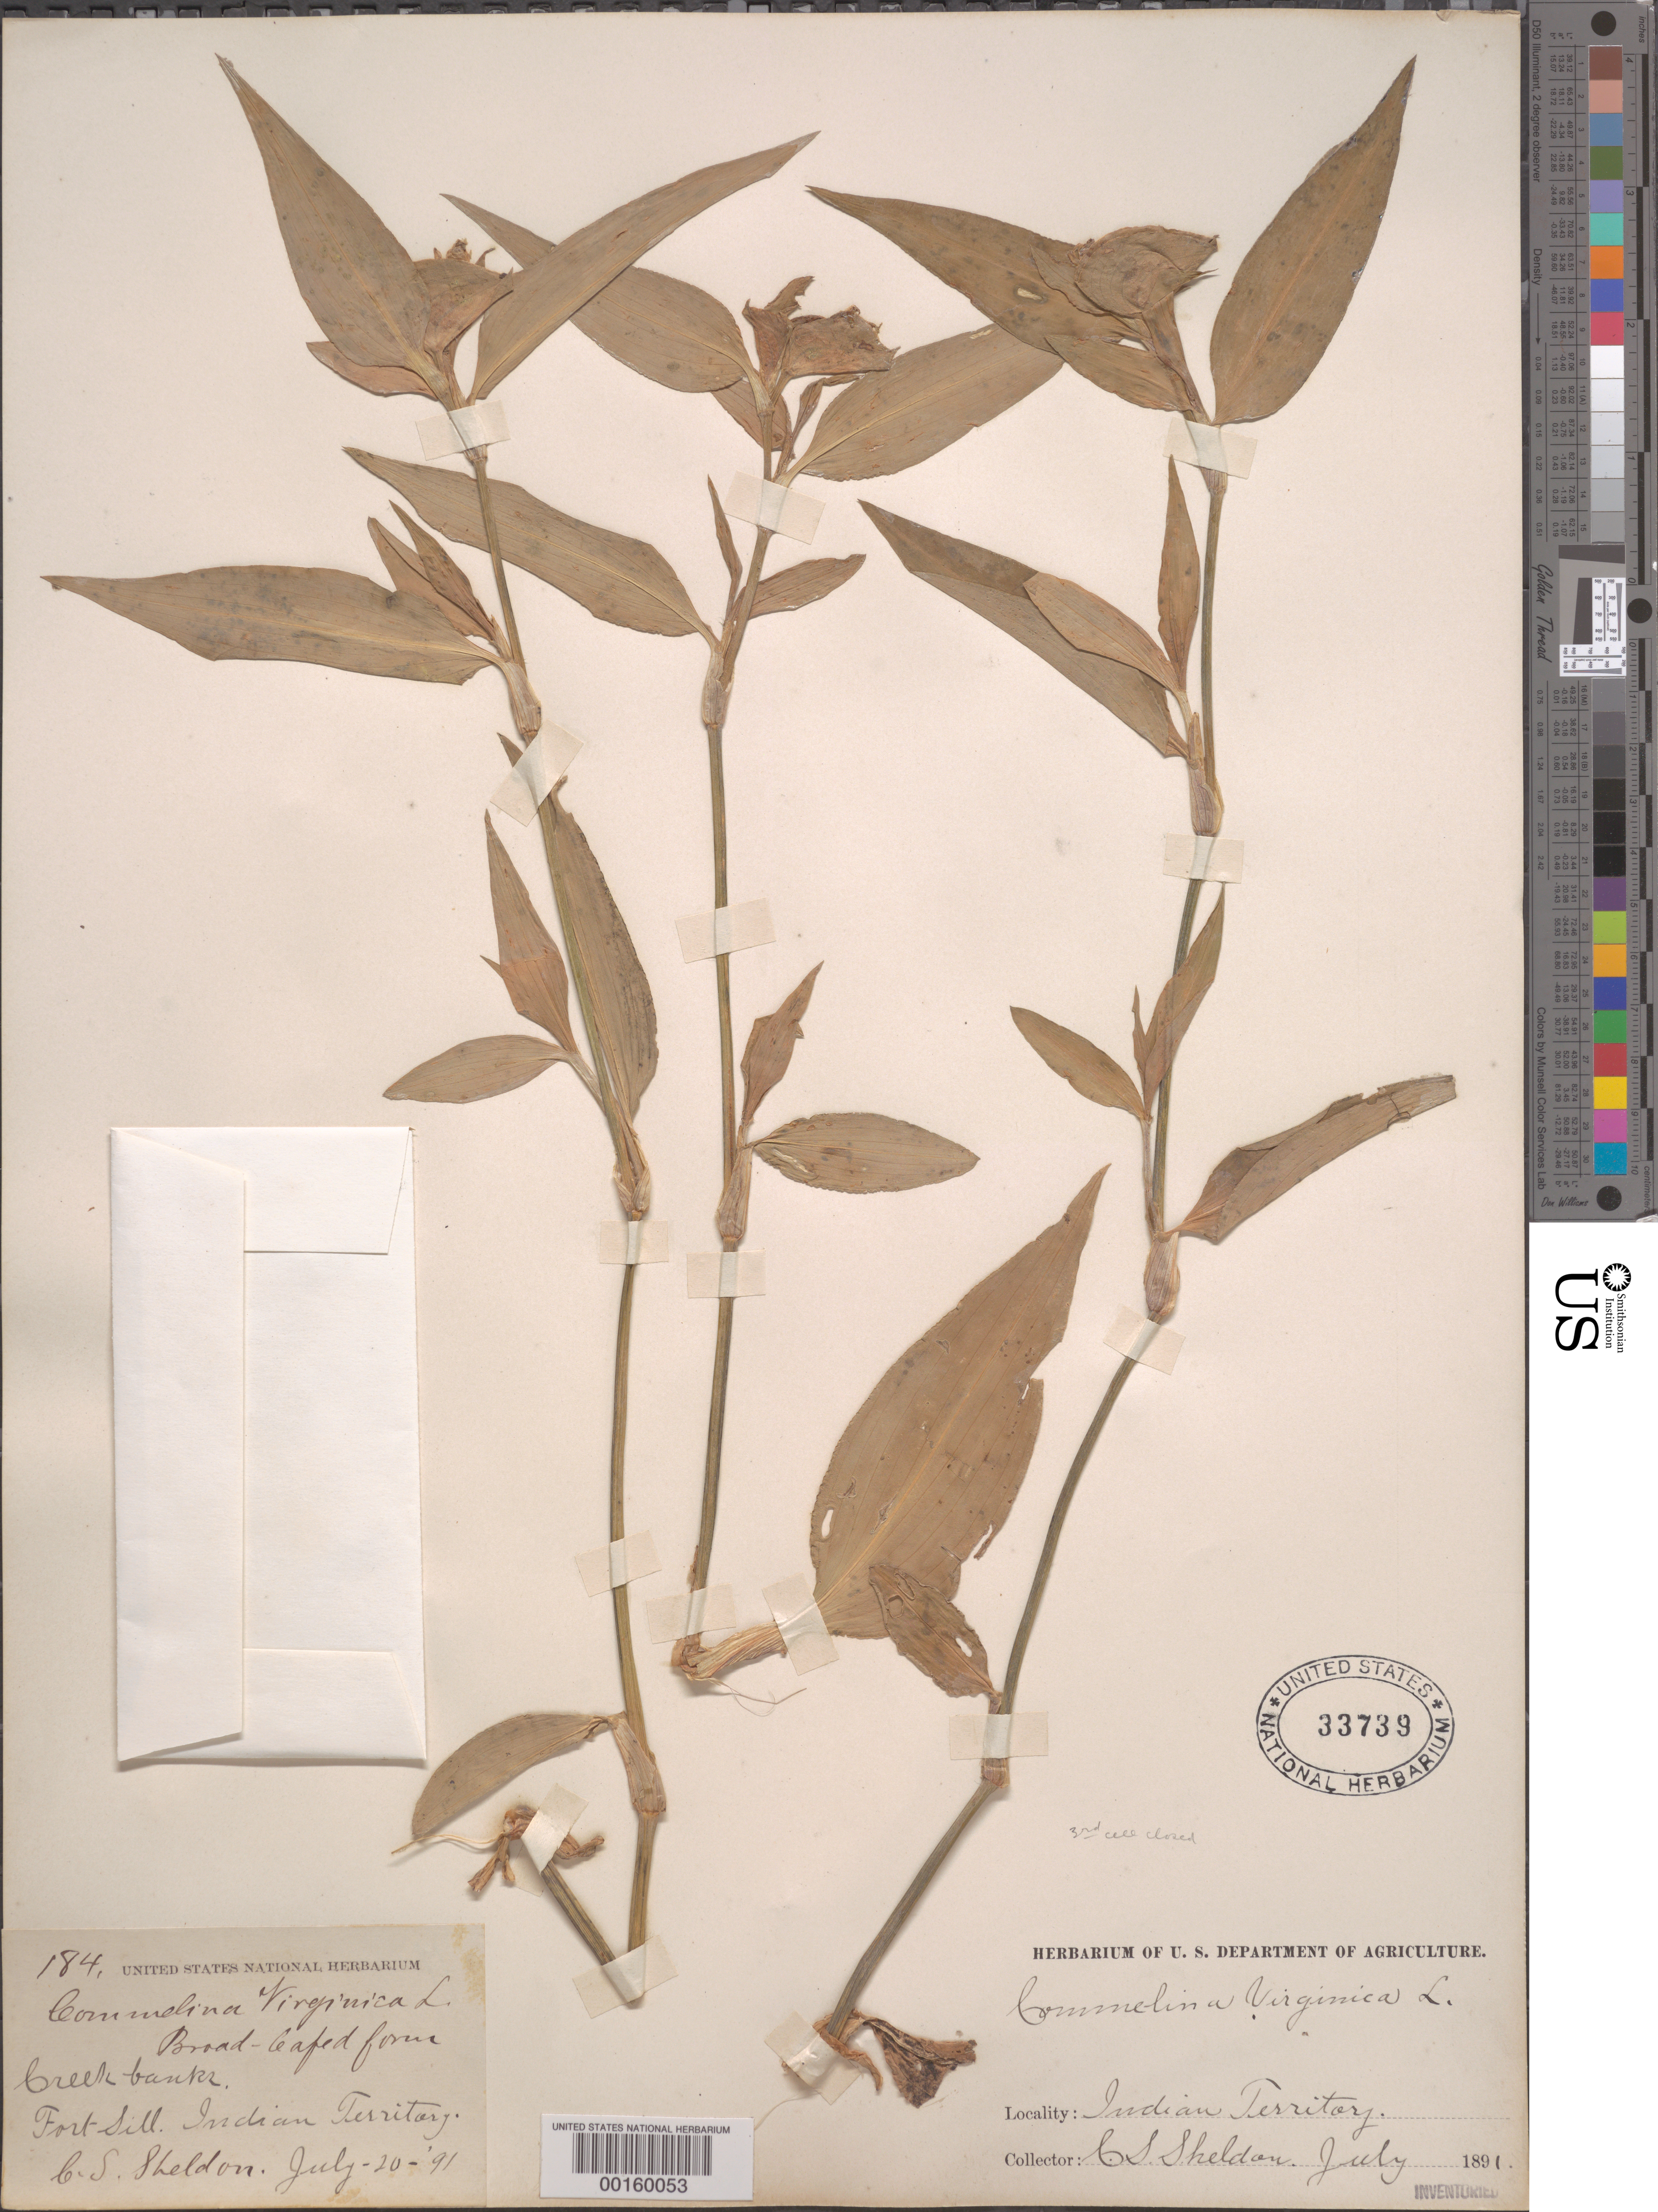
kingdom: Plantae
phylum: Tracheophyta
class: Liliopsida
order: Commelinales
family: Commelinaceae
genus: Commelina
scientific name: Commelina erecta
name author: L.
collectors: C. S. Sheldon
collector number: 184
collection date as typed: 20 Jul 1891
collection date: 1891-07-20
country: United States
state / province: Oklahoma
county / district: Comanche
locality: Fort sill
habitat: Creek banks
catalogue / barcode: US 33739